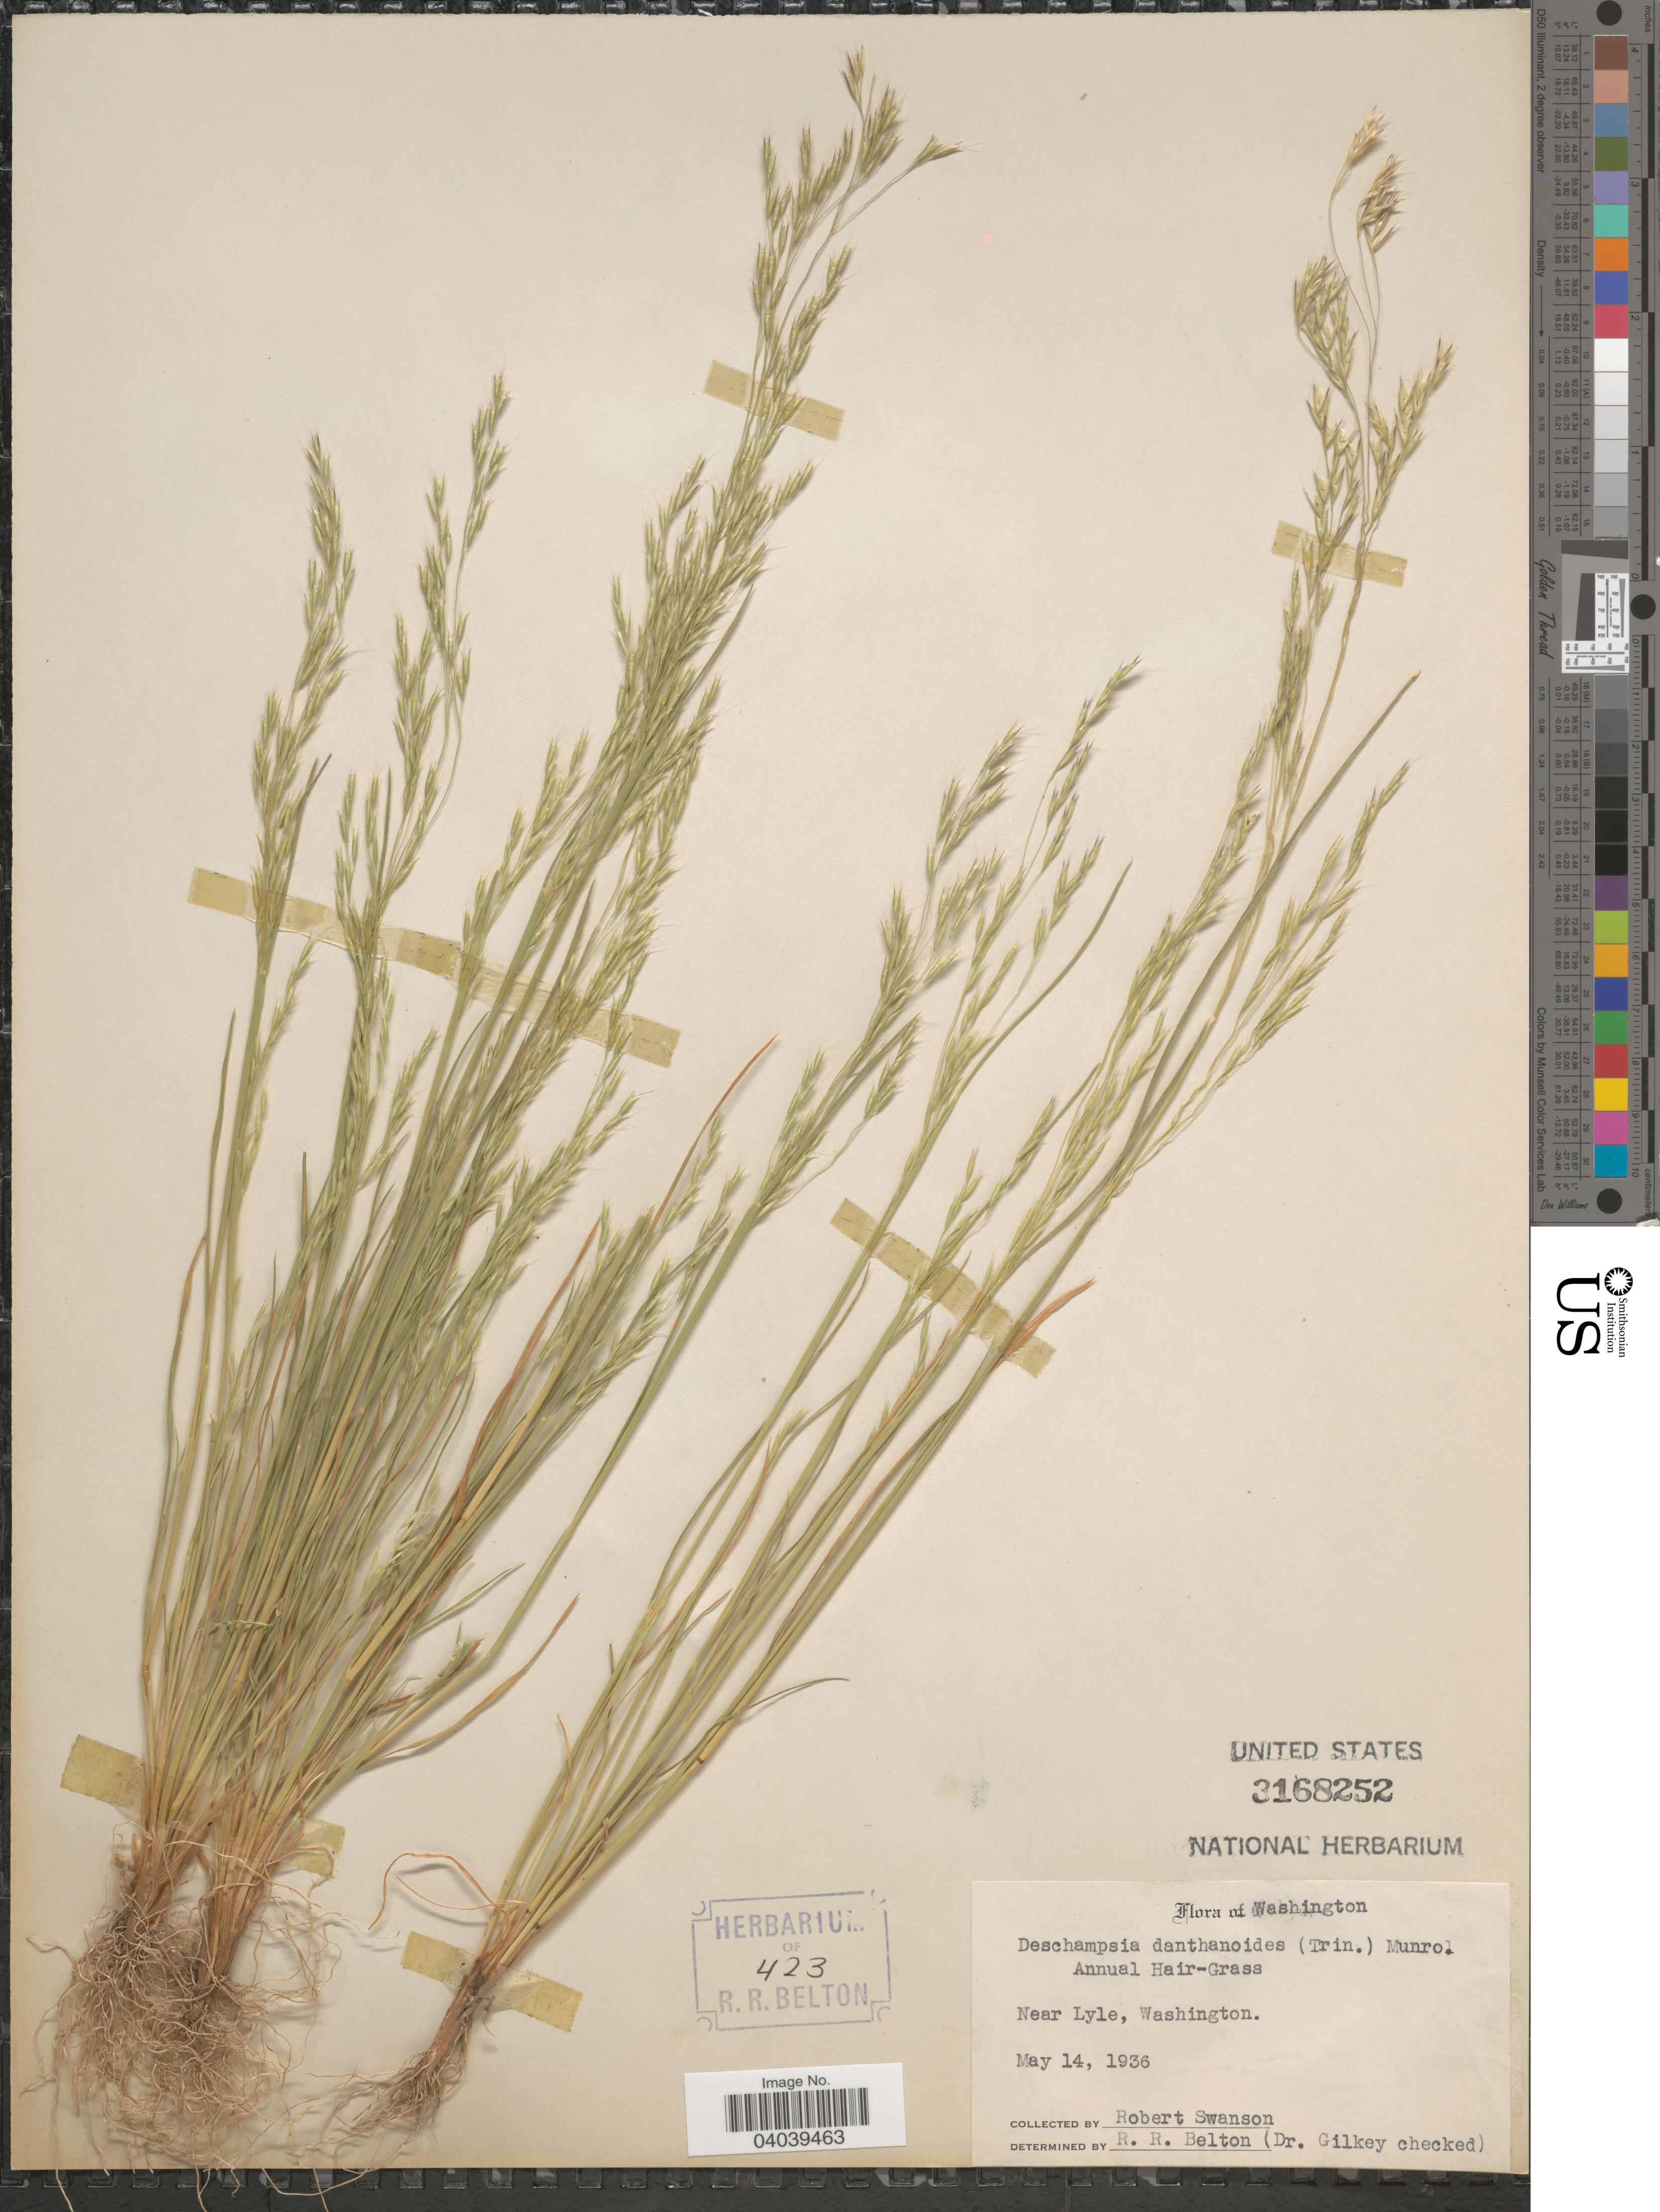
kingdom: Plantae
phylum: Tracheophyta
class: Liliopsida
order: Poales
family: Poaceae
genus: Deschampsia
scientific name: Deschampsia danthonioides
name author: (Trin.) Munro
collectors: R. Swanson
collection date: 1936-05-14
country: United States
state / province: Washington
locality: Near Lyle.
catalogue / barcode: US 3168252